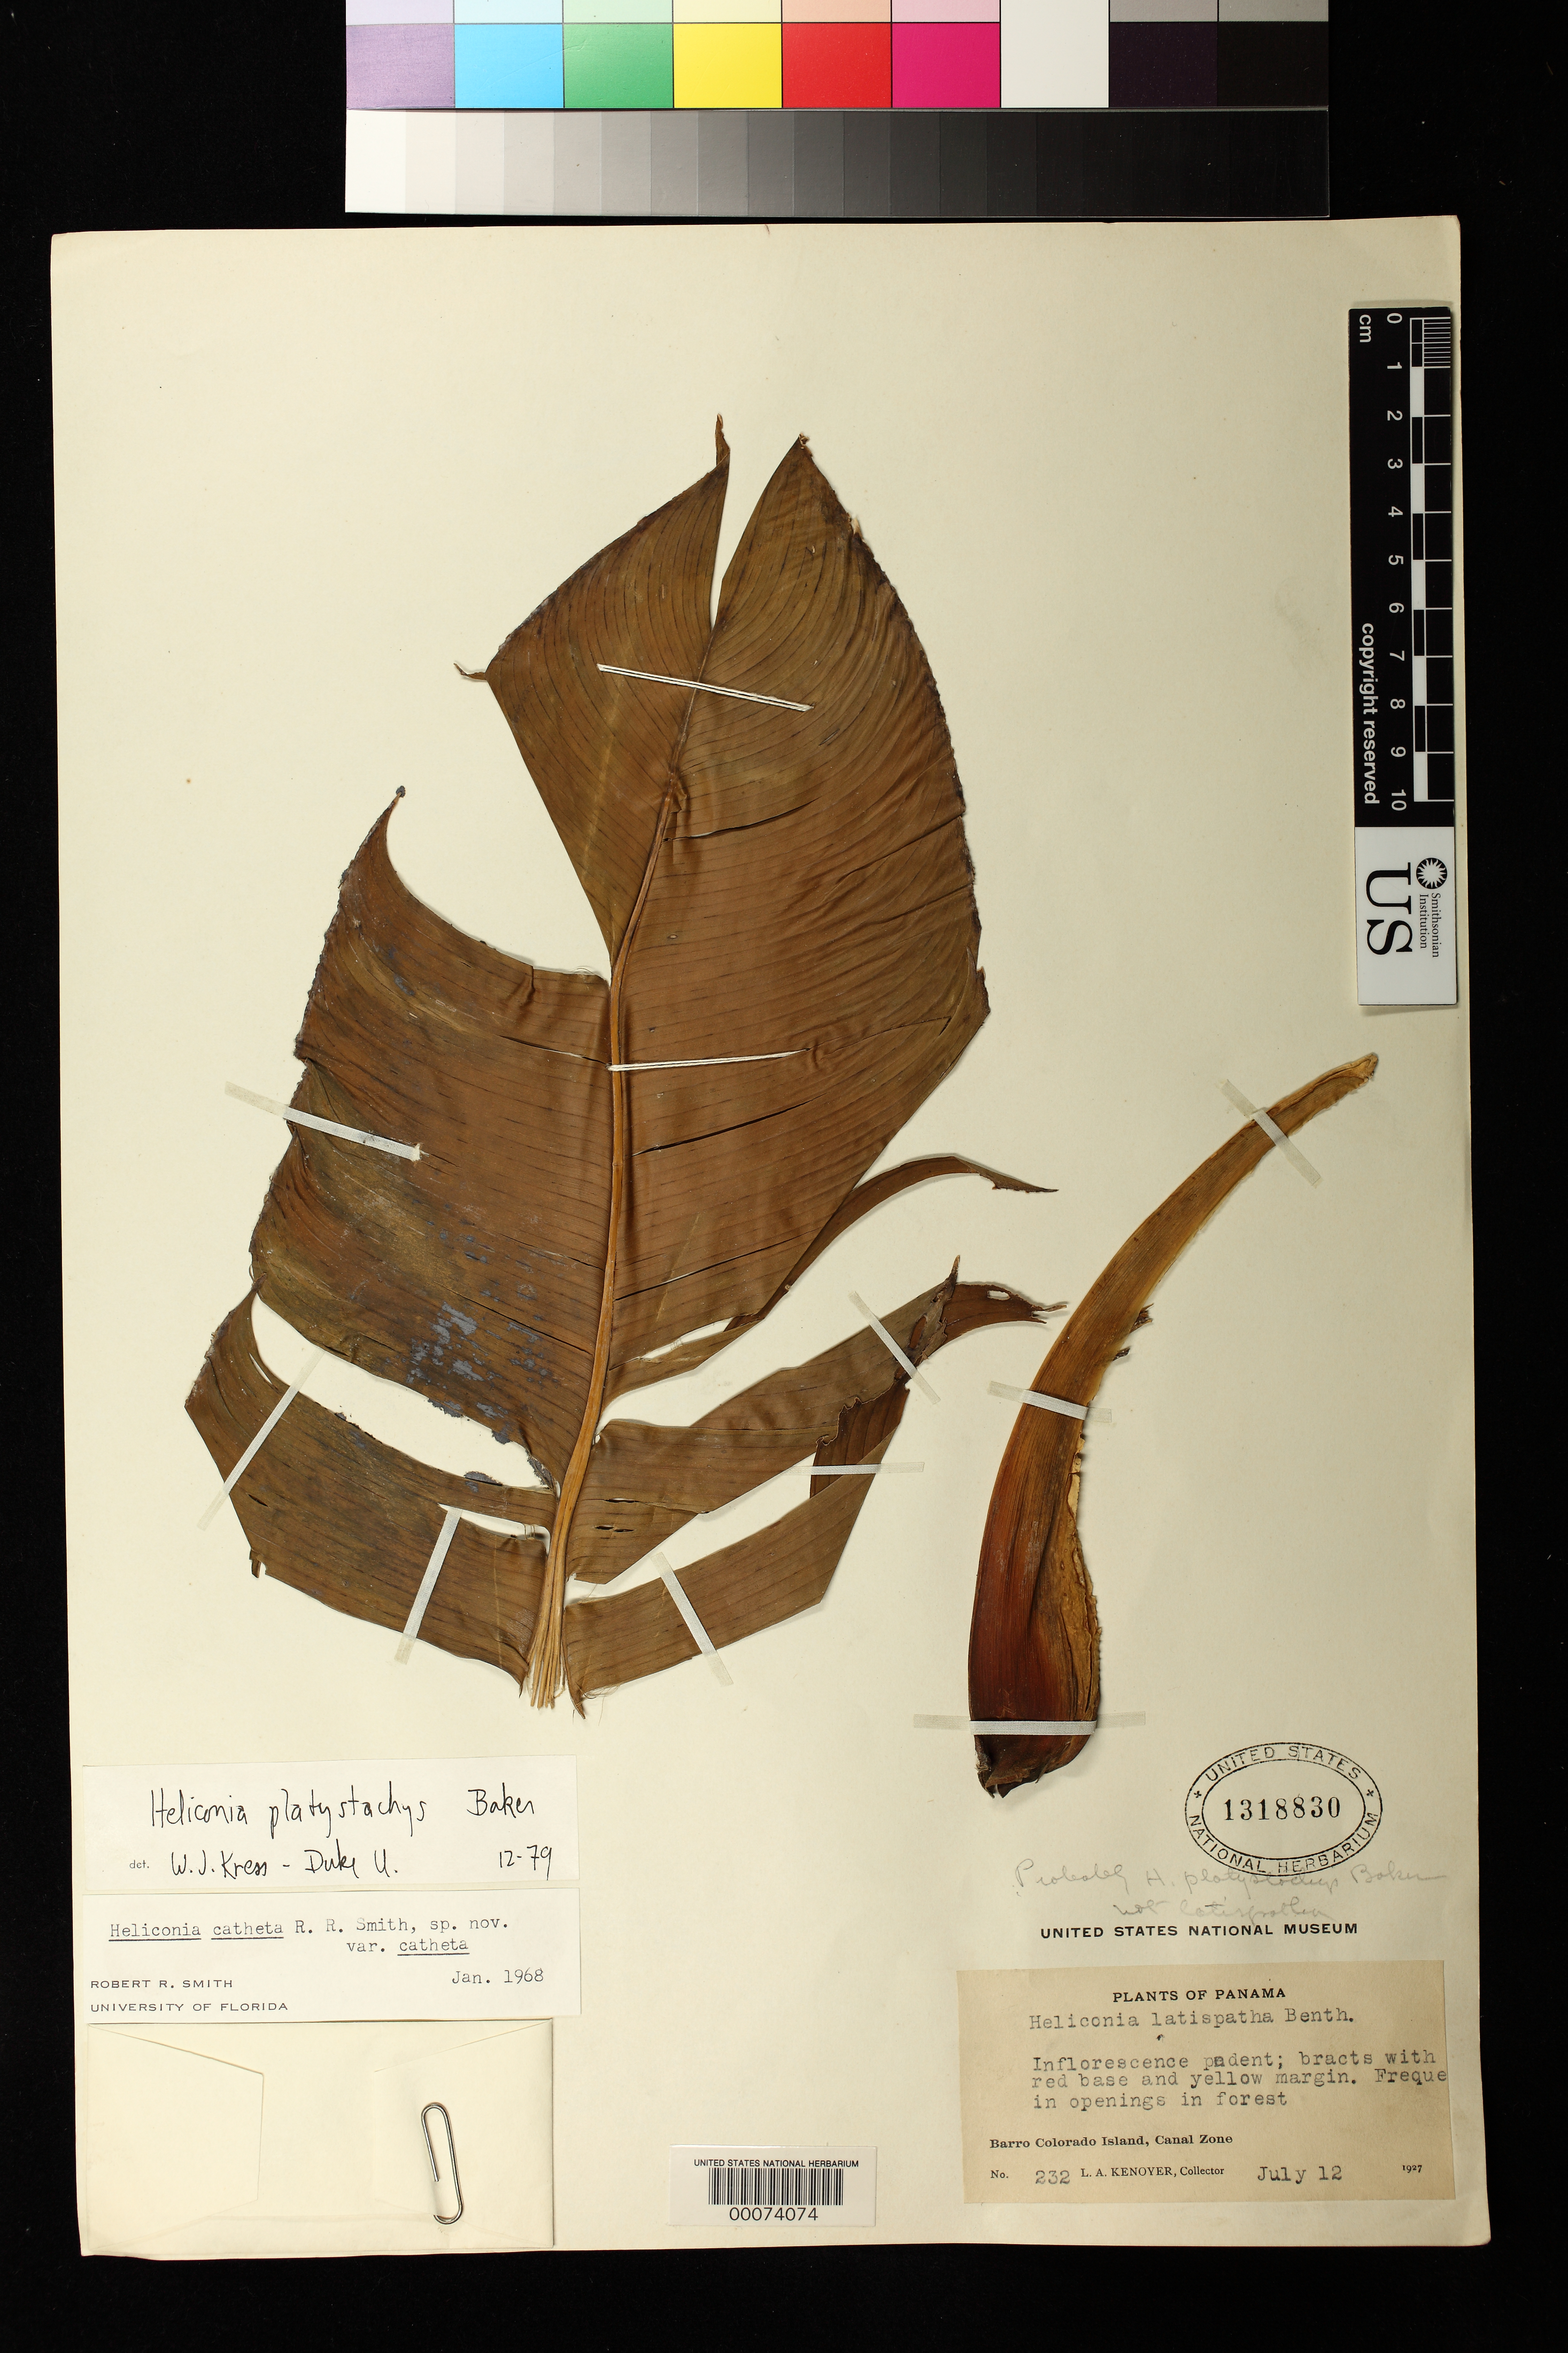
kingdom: Plantae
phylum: Tracheophyta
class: Liliopsida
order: Zingiberales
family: Heliconiaceae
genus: Heliconia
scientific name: Heliconia platystachys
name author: Baker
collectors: L. A. Kenoyer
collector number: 232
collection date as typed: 12 Jul 1927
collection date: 1927-07-12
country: Panama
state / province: Panamá Oeste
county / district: Canal Zone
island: Barro Colorado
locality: Barro Colorado I.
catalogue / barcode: US 1318830